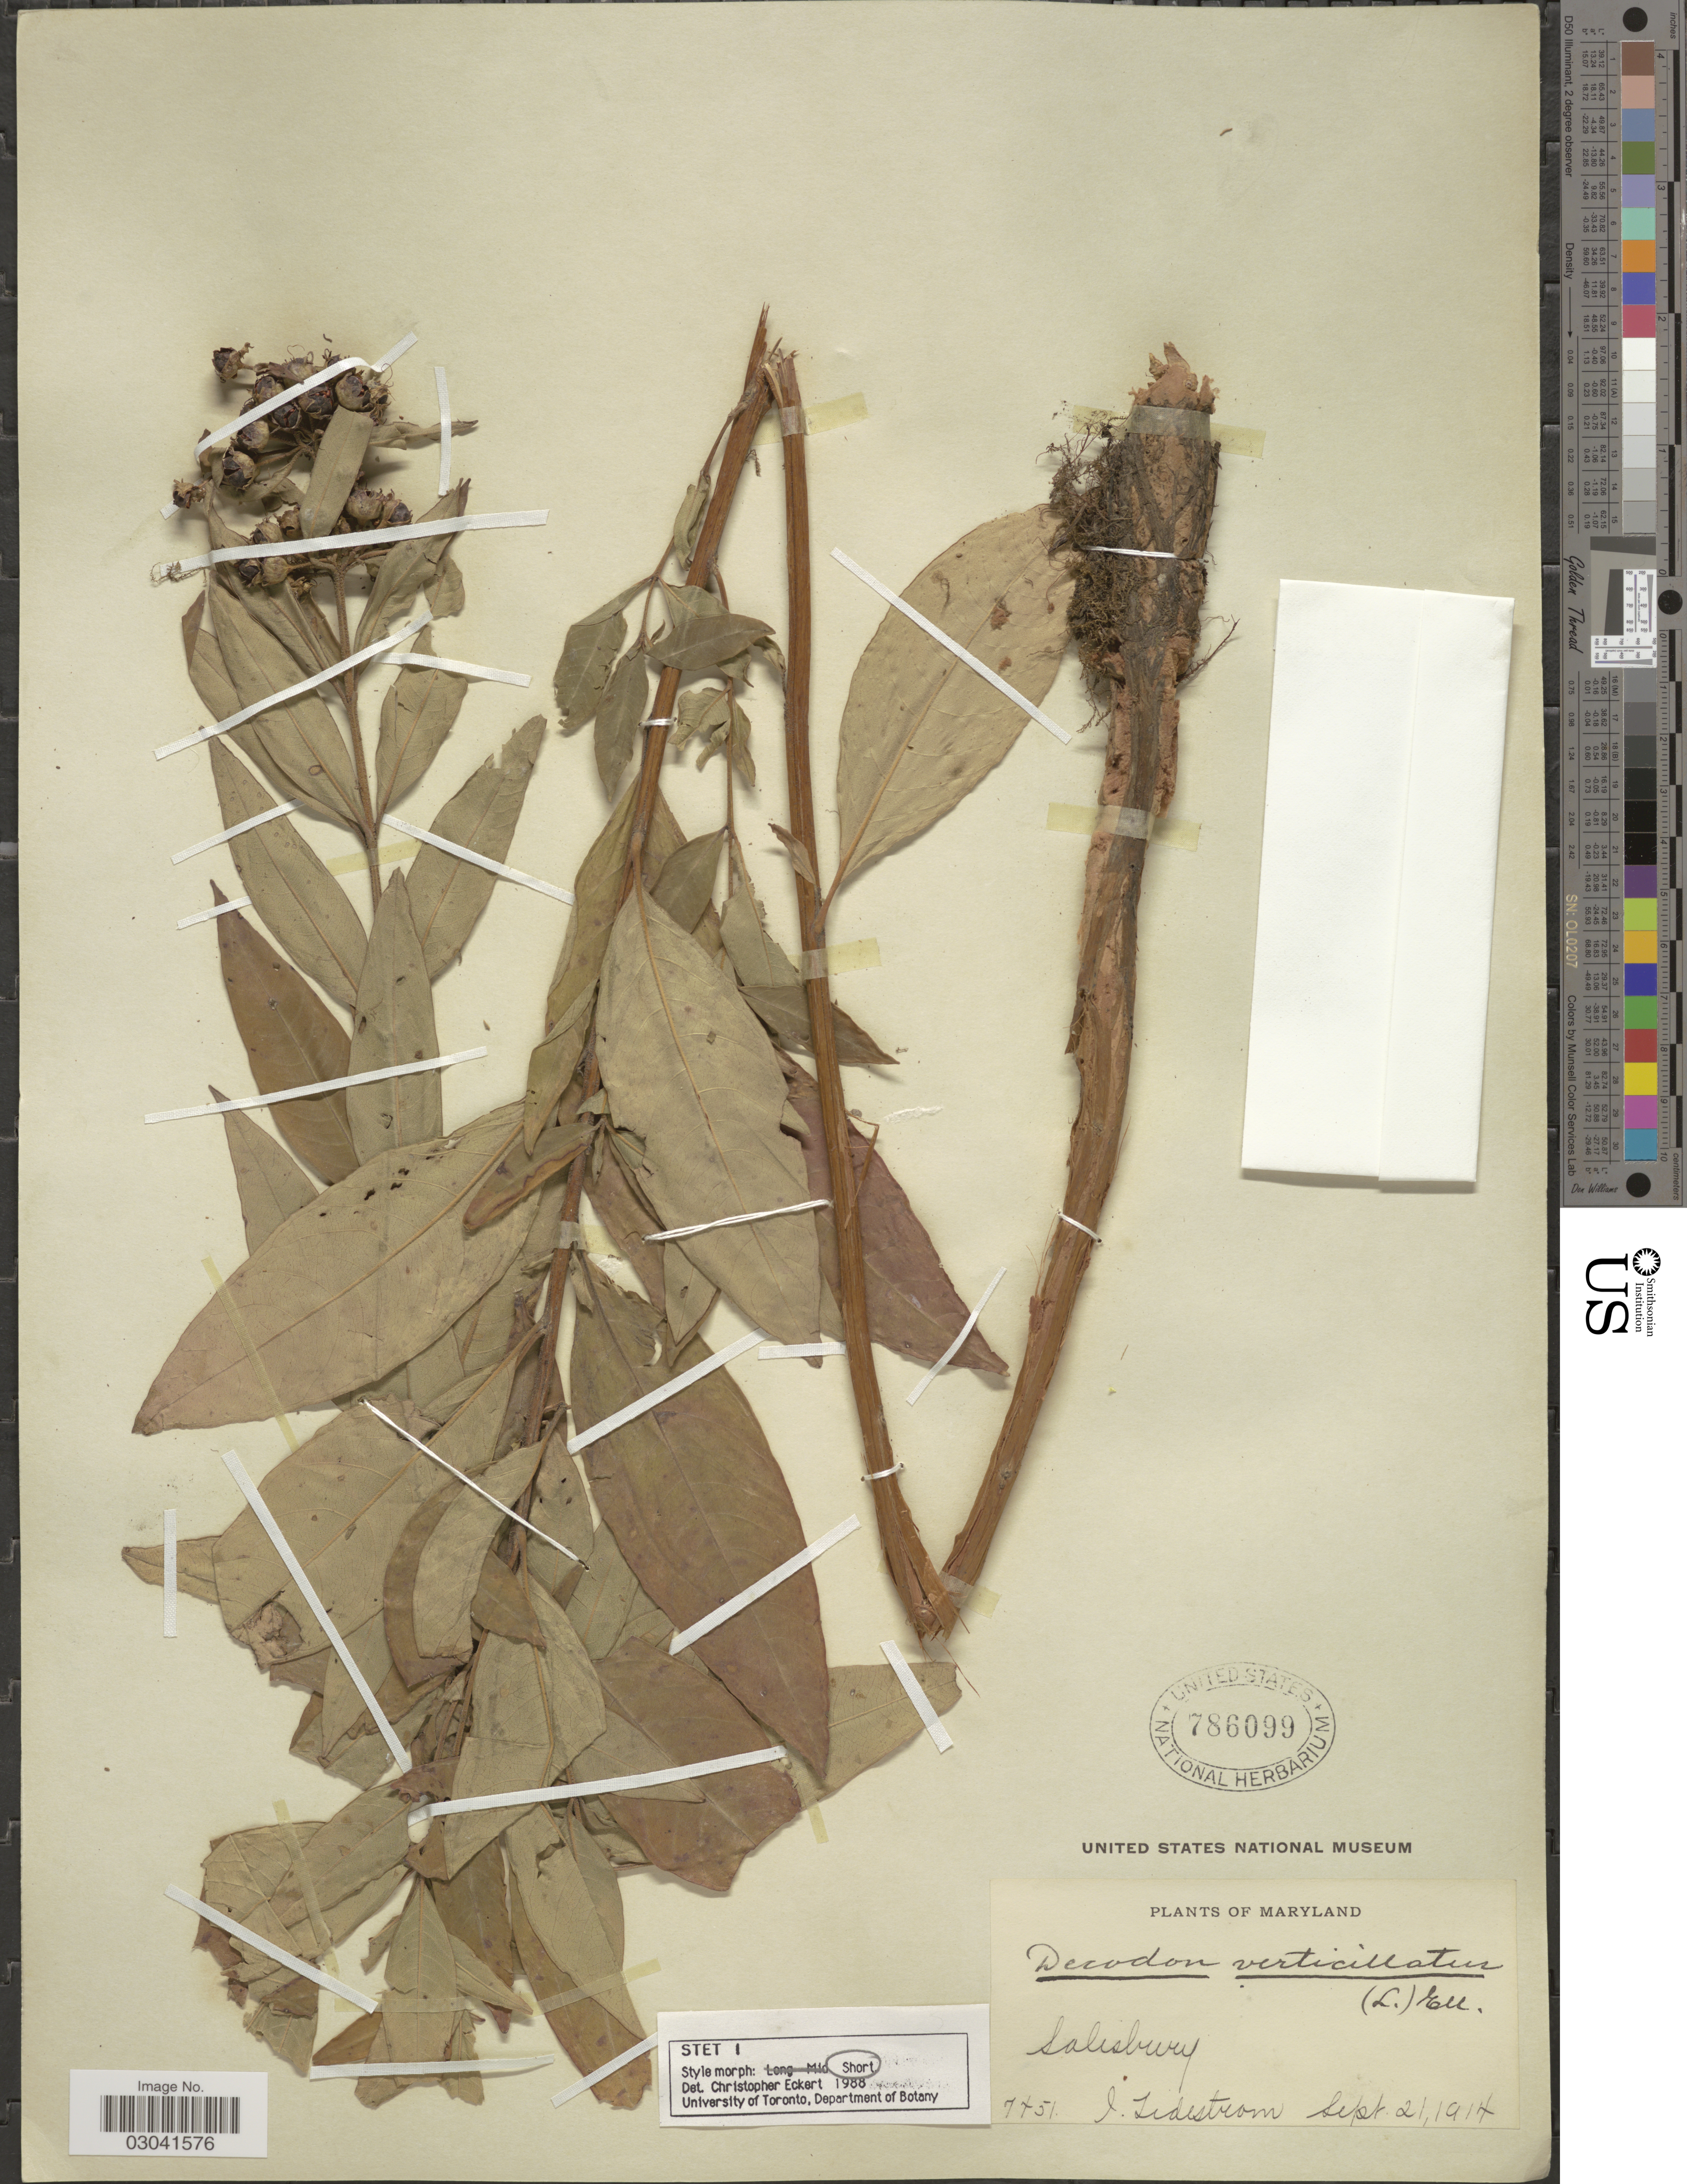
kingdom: Plantae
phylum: Tracheophyta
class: Magnoliopsida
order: Myrtales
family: Lythraceae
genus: Decodon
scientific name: Decodon verticillatus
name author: (L.) Elliott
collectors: I. F. Tidestrom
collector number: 7451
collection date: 1914-09-21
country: United States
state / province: Maryland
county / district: Wicomico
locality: Salisbury.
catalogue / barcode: US 786099